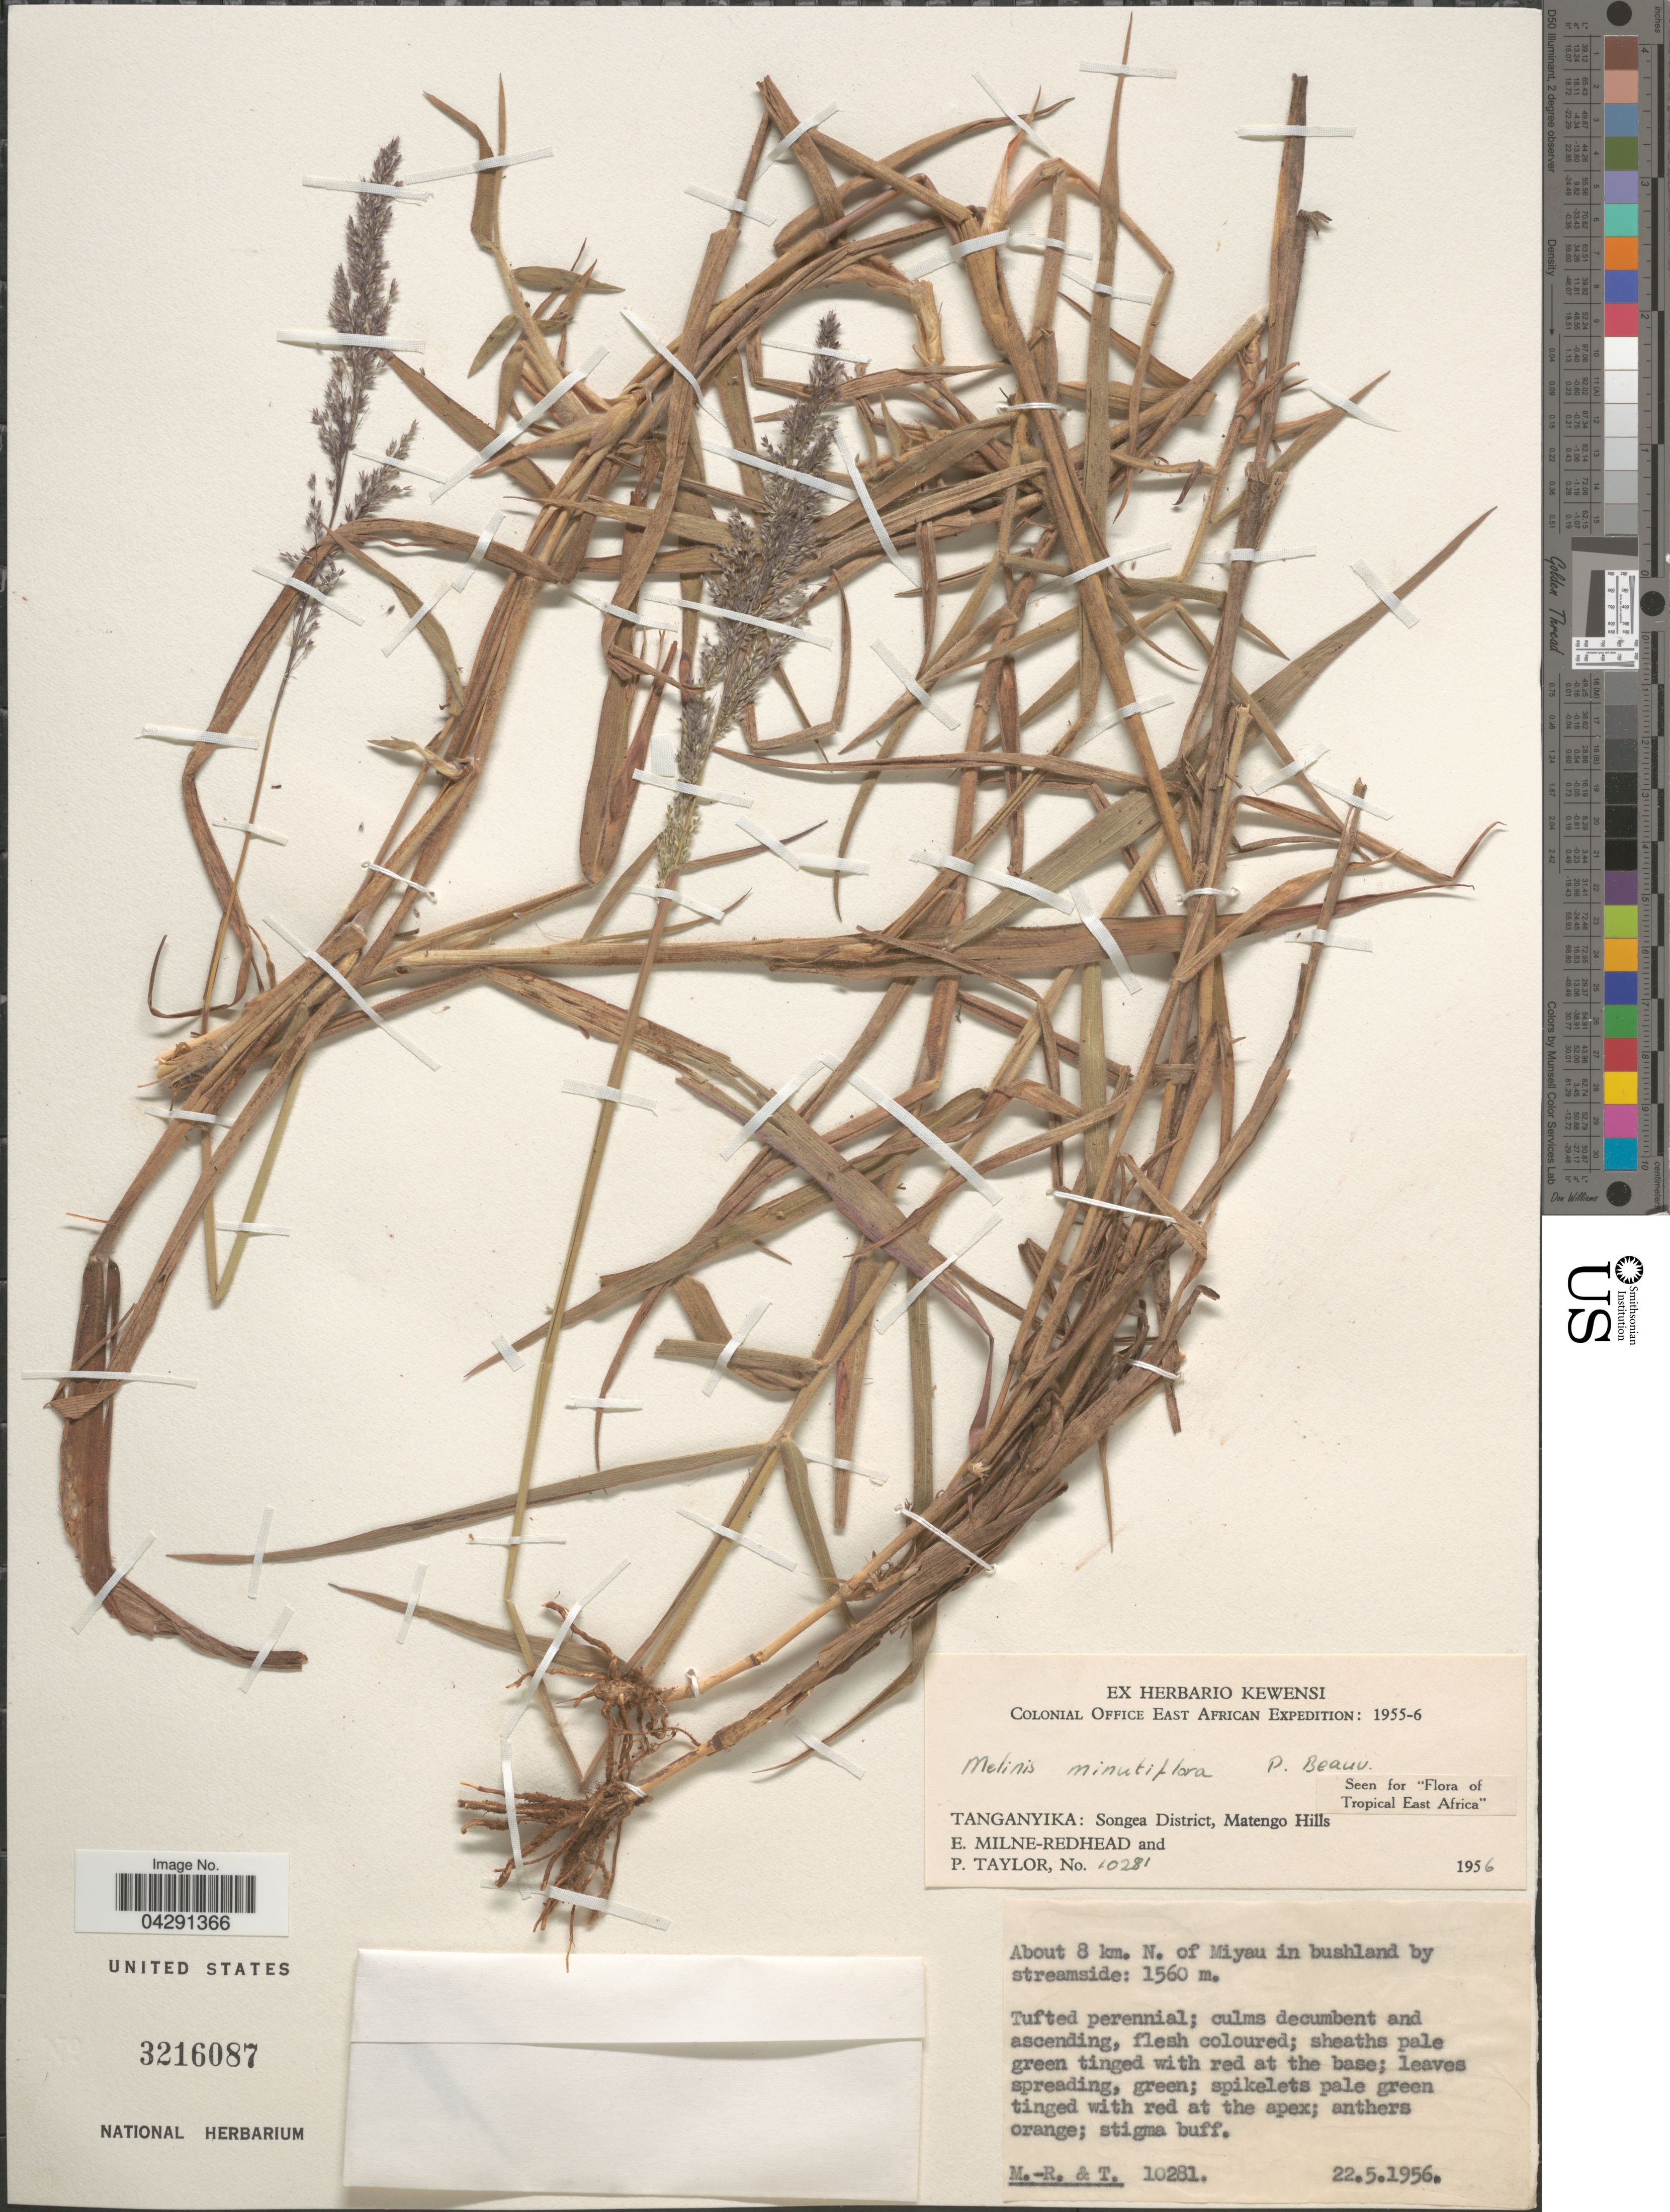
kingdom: Plantae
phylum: Tracheophyta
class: Liliopsida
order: Poales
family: Poaceae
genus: Melinis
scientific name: Melinis minutiflora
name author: P. Beauv.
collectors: E. W. Milne-Redhead & P. Taylor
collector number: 10281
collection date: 1956-05-22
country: Tanzania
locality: Colonial Office East African Expedition: 1955-6. Tanganyika: Songea District, Matengo Hills. About 8 km. N. of Miyau in bushland by streamside.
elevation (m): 1560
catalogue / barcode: US 3216087